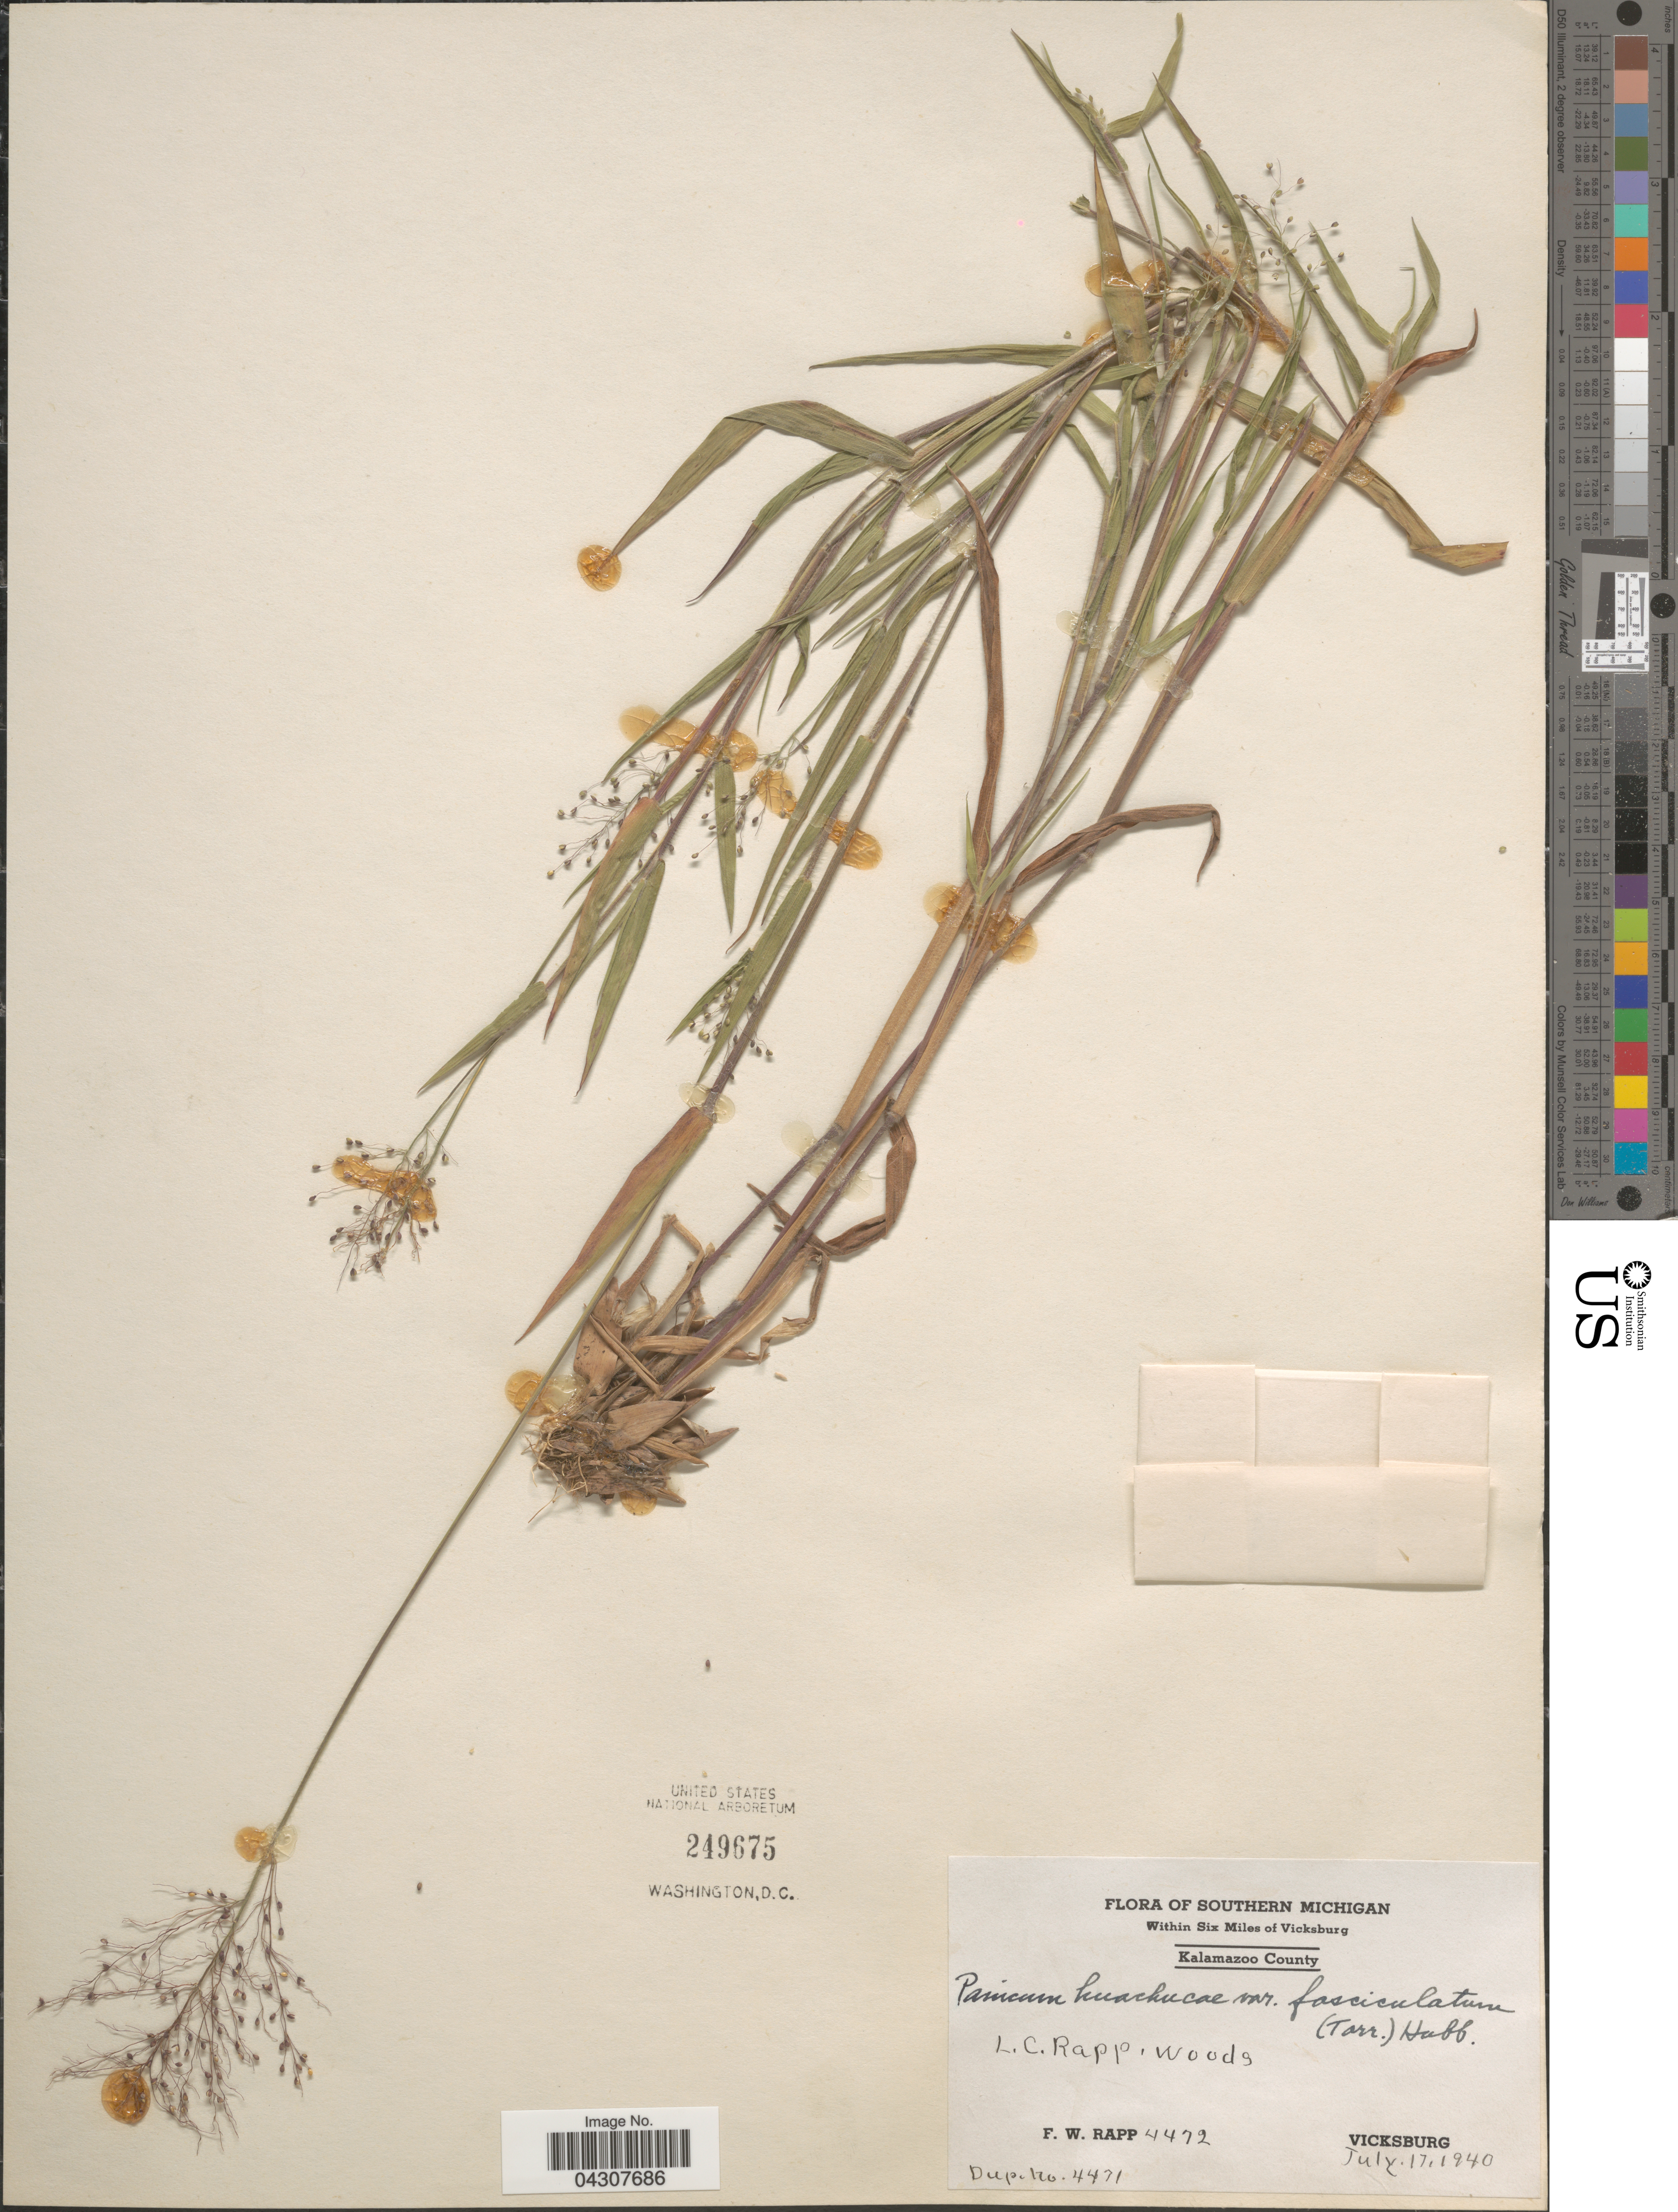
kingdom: Plantae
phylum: Tracheophyta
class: Liliopsida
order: Poales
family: Poaceae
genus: Dichanthelium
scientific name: Dichanthelium acuminatum var. acuminatum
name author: (Sw.) Gould & C.A. Clark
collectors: F. Rapp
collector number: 4472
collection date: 1940-07-17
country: United States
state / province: Michigan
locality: Southern Michigan Within Six Miles of Vicksburg. Kalamazoo County. Vicksburg.